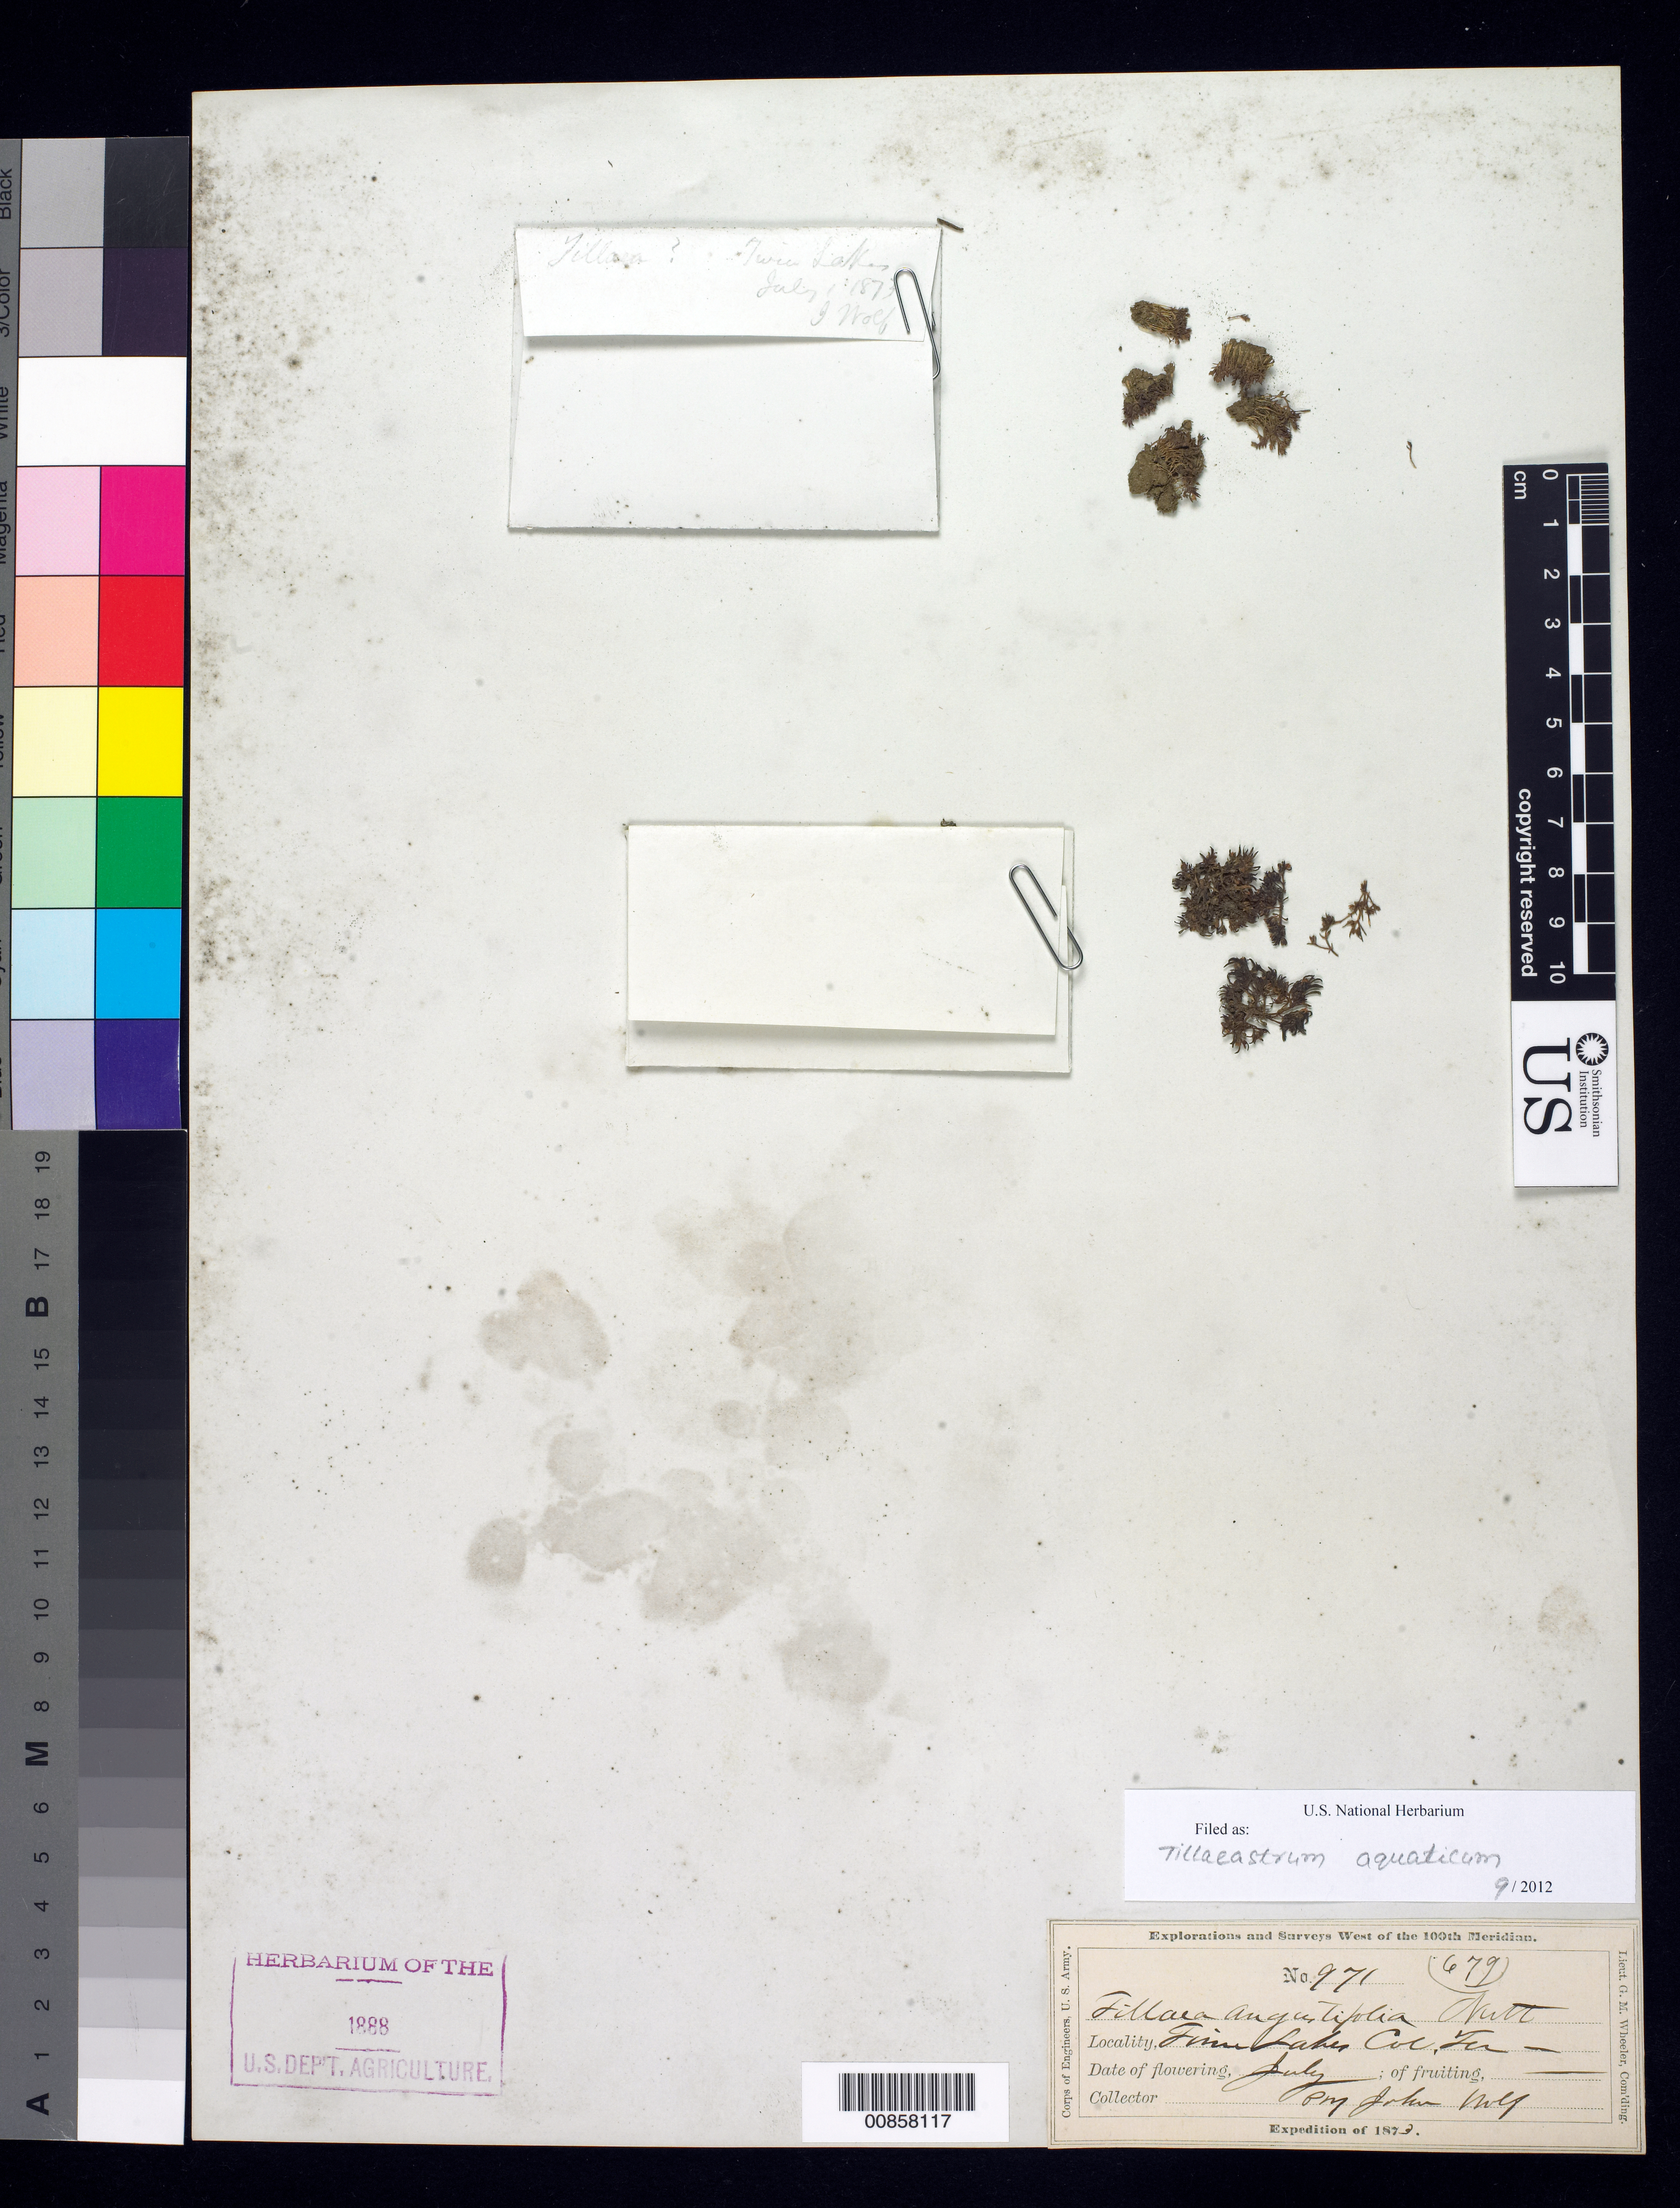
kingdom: Plantae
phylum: Tracheophyta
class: Magnoliopsida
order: Saxifragales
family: Crassulaceae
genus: Crassula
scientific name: Crassula aquatica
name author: (L.) Schönland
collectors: J. Wolf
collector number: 971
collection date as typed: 1873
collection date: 1873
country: United States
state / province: Colorado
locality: Twin Lakes, Col Ter.